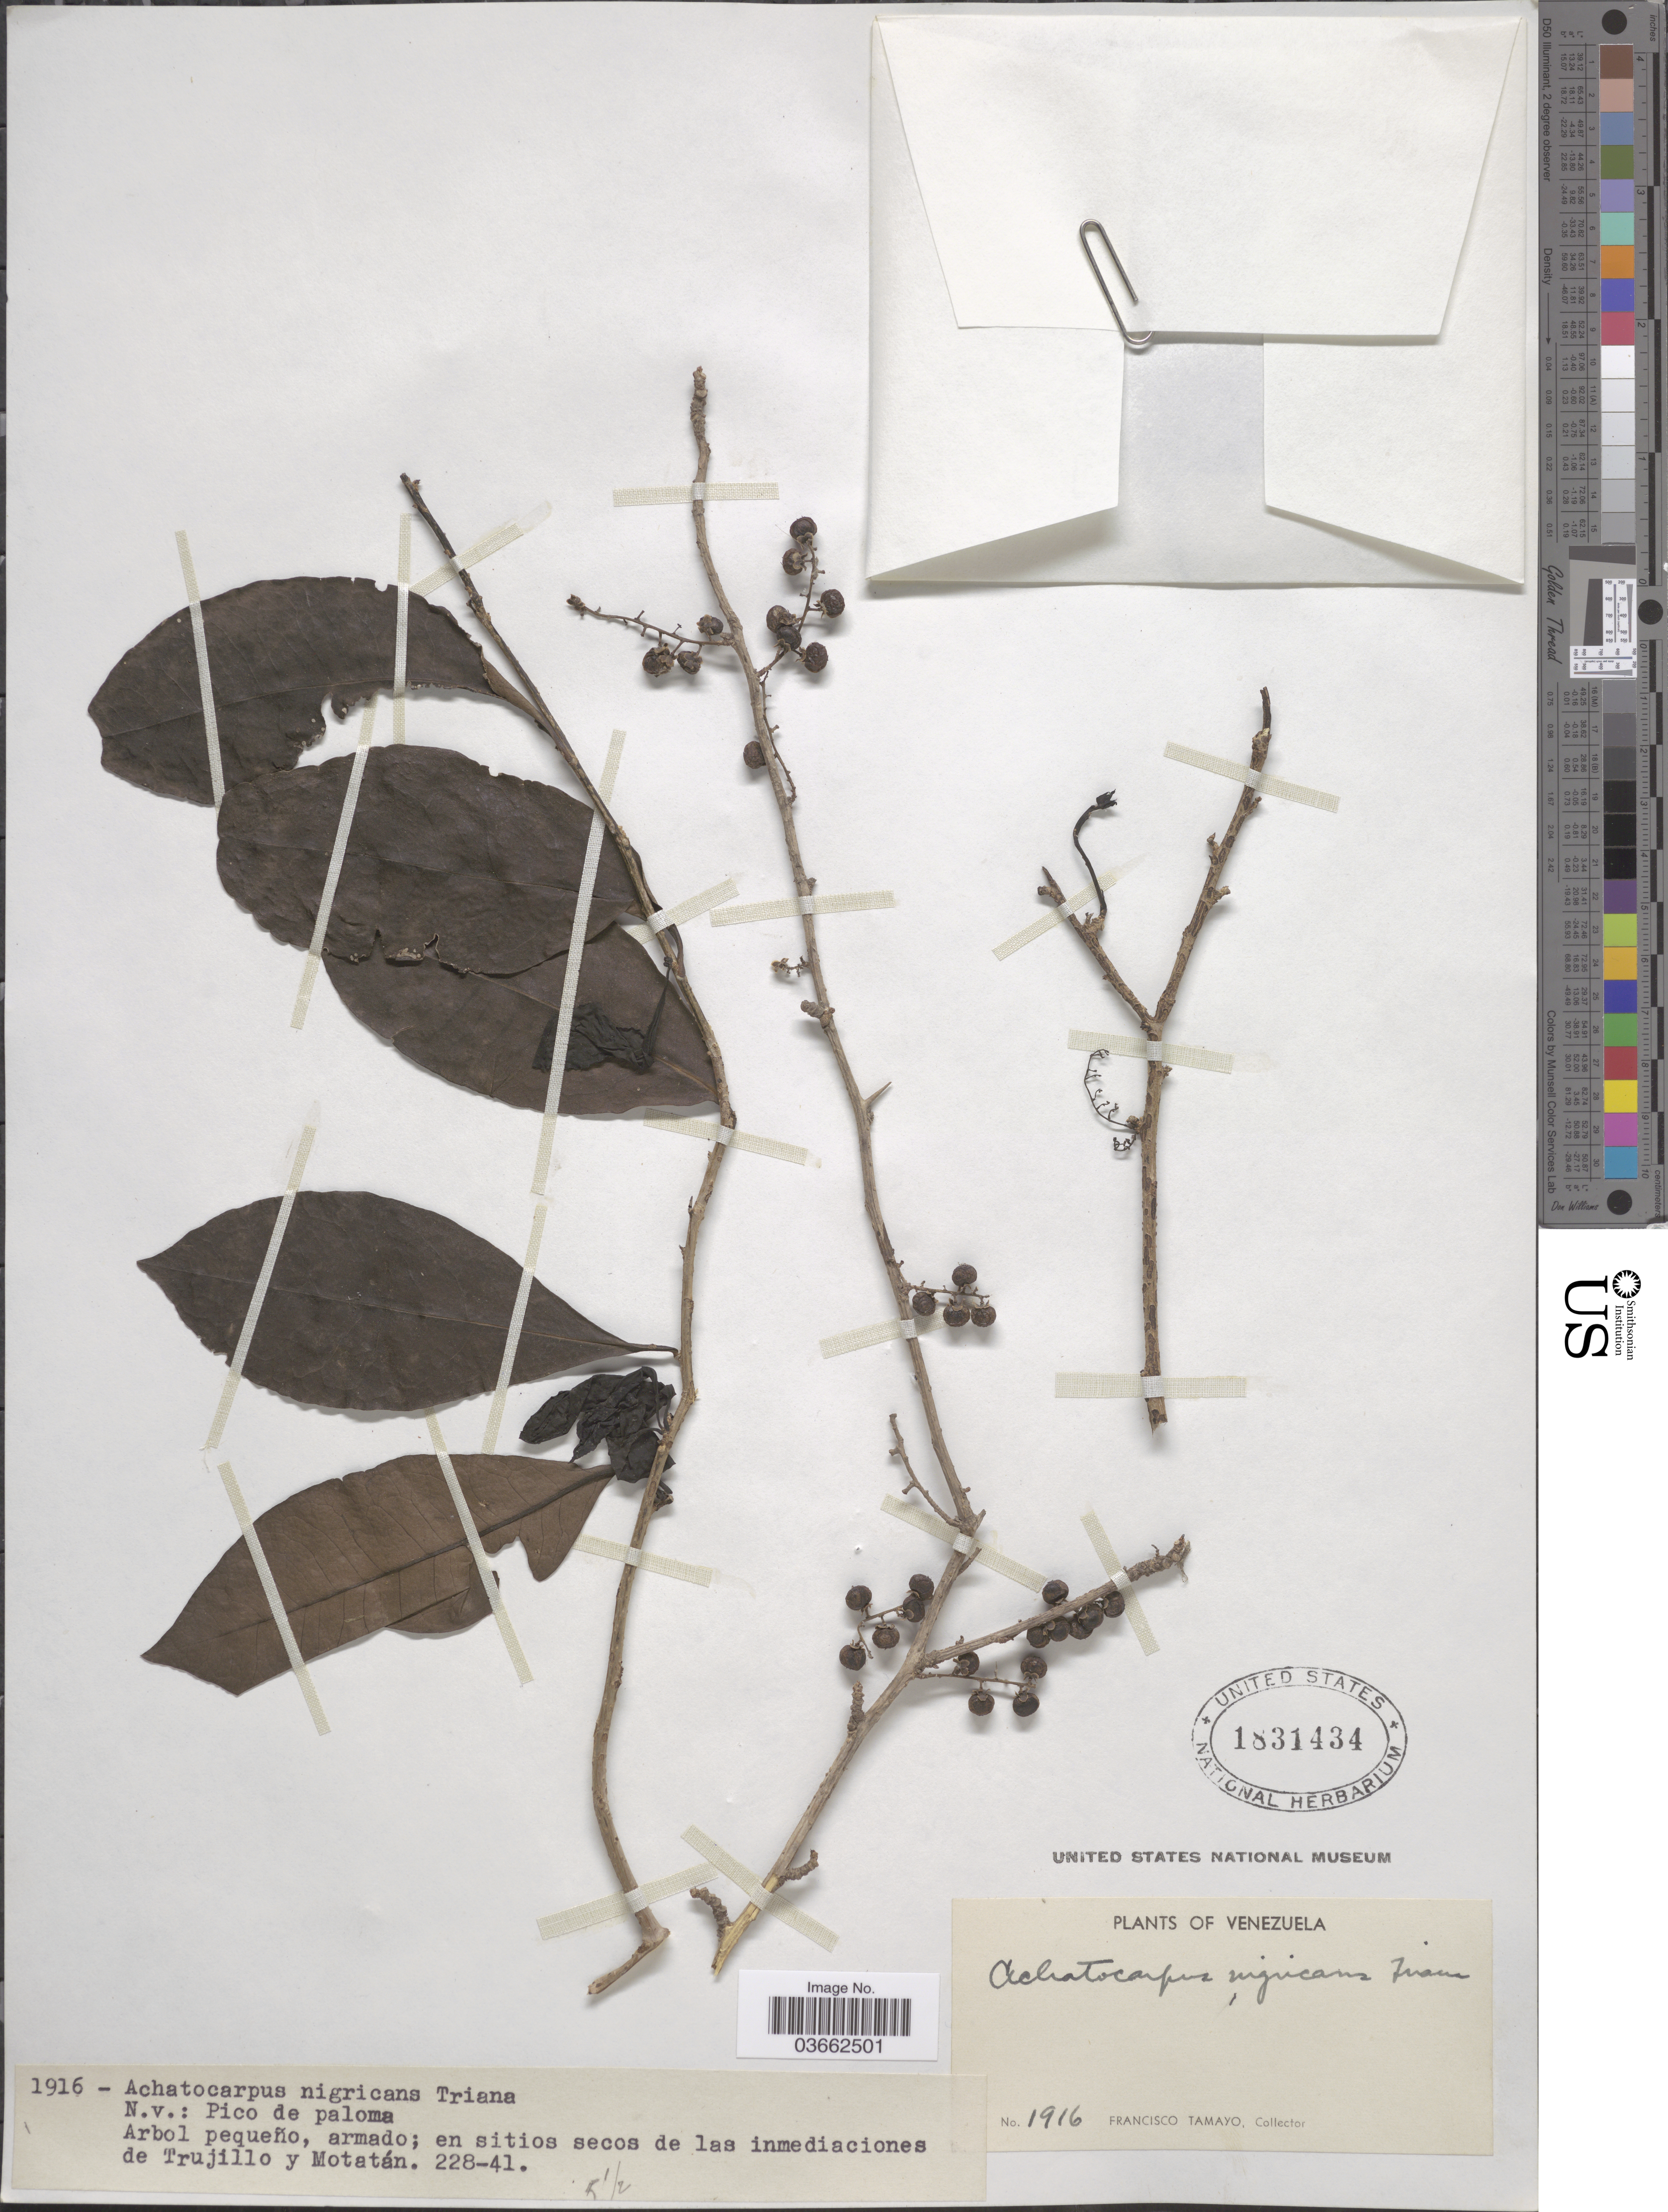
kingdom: Plantae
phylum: Tracheophyta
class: Magnoliopsida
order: Caryophyllales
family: Achatocarpaceae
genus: Achatocarpus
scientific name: Achatocarpus nigricans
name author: Triana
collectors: F. Tamayo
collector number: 1916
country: Venezuela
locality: En sitios secos de las inmediaciones de Trujillo y Motatán.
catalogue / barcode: US 1831434